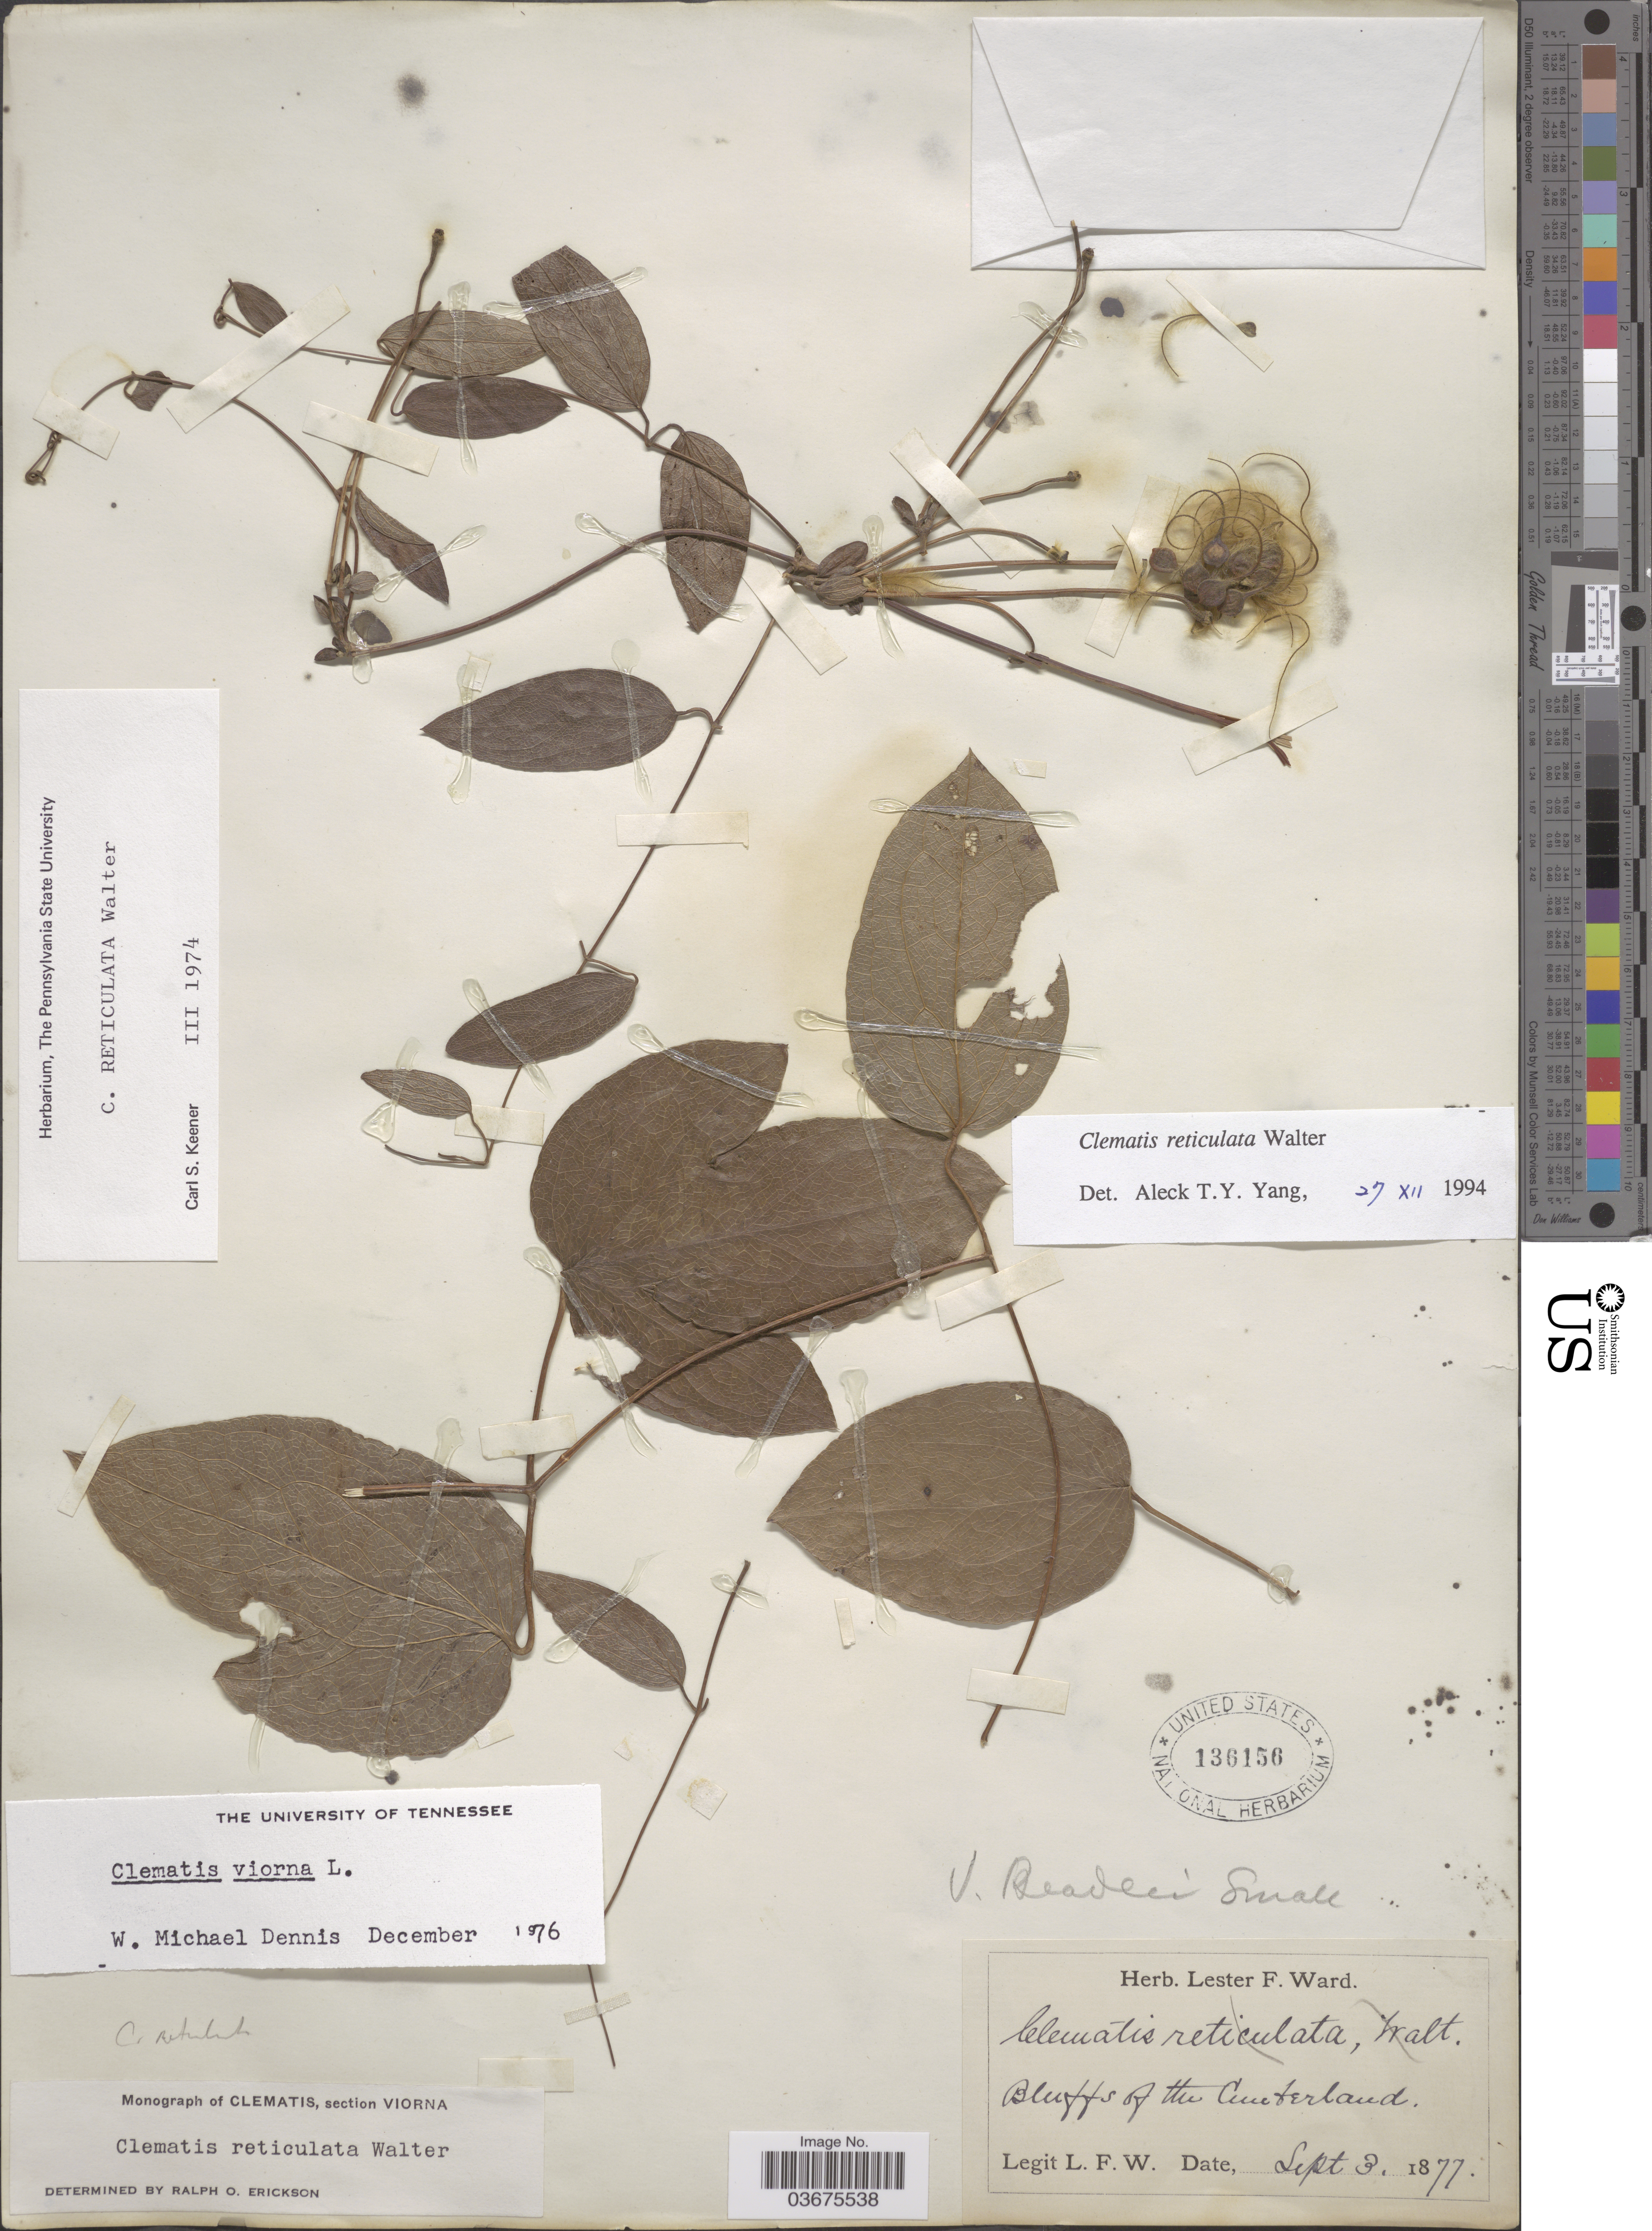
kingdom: Plantae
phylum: Tracheophyta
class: Magnoliopsida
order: Ranunculales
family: Ranunculaceae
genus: Clematis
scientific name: Clematis reticulata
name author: Walter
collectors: L. F. Ward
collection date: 1877-09-03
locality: Bluffs of the Cumberland.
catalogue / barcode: US 136156